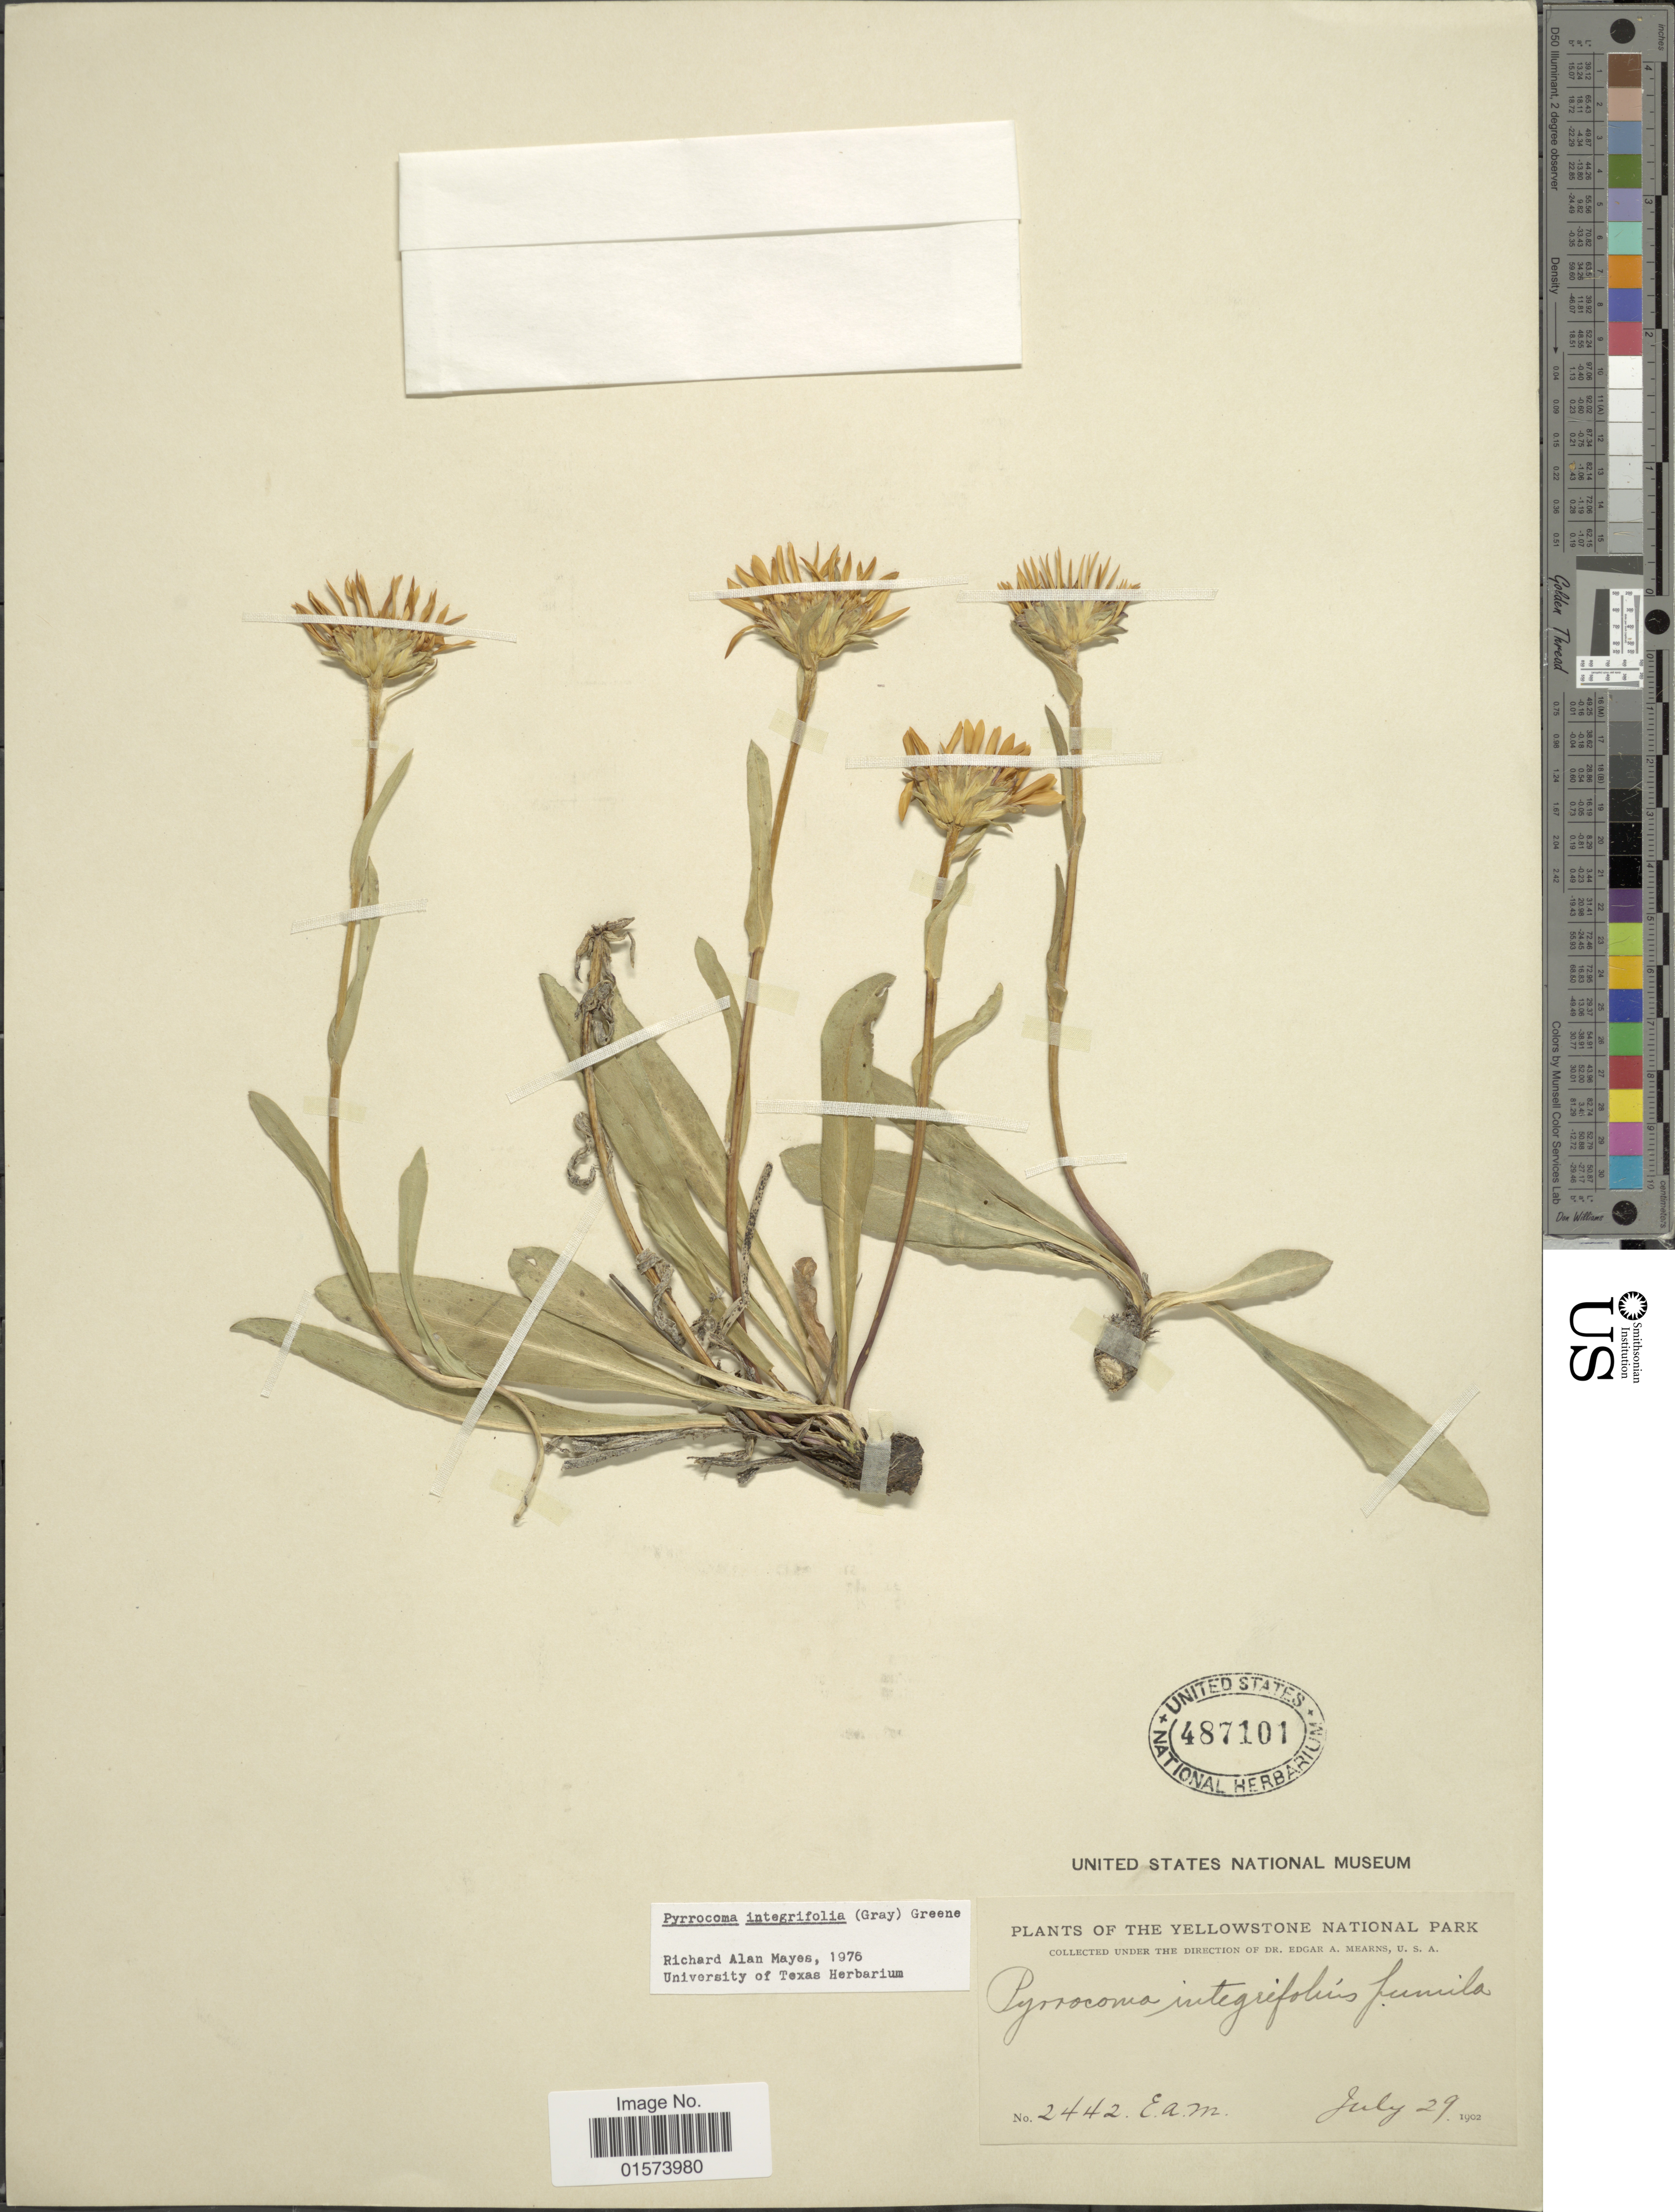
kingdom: Plantae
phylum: Tracheophyta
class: Magnoliopsida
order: Asterales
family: Asteraceae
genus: Pyrrocoma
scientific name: Pyrrocoma integrifolia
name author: (Porter ex A. Gray) Greene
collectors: E. A. Mearns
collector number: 2442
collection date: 1902-07-29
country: United States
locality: Yellowstone National Park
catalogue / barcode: US 487101